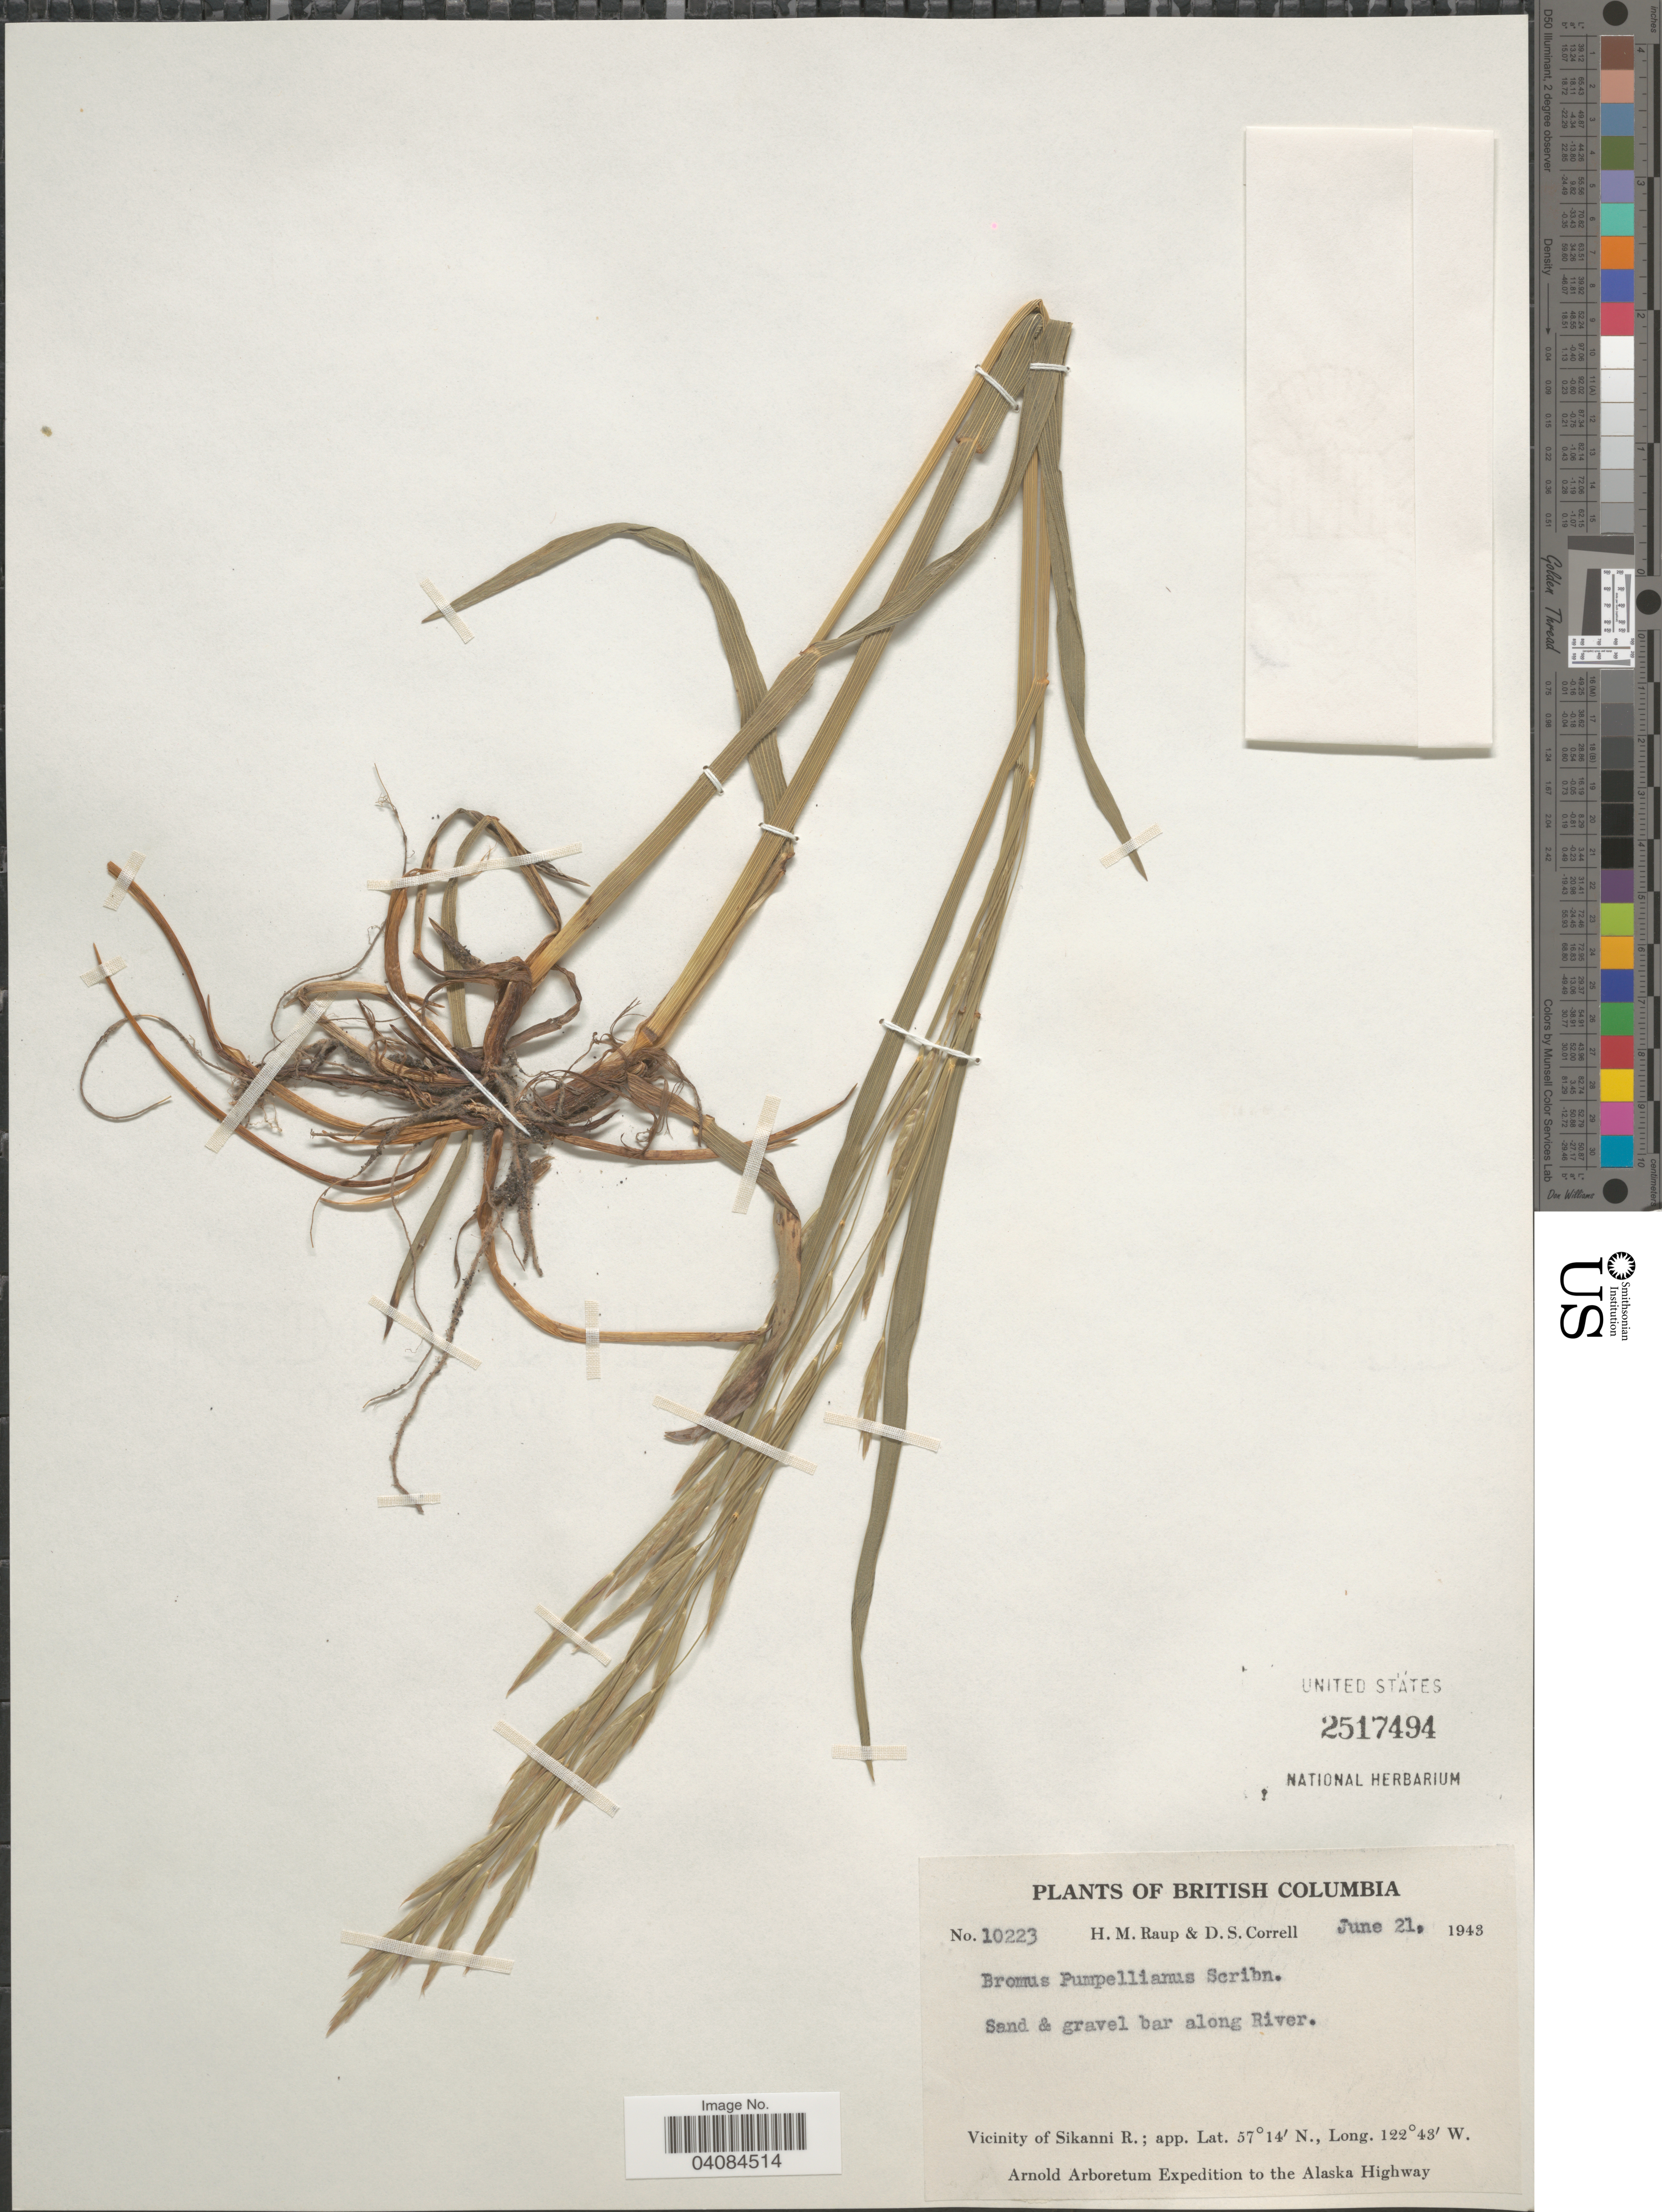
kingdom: Plantae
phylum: Tracheophyta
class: Liliopsida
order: Poales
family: Poaceae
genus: Bromus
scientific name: Bromus pumpellianus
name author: Scribn.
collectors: H. Raup & D. S. Correll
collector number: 10223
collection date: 1943-06-21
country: Canada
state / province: British Columbia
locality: Vicinity of Sikanni R. Arnold Arboretum Expedition to the Alaska Highway.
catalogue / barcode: US 2517494